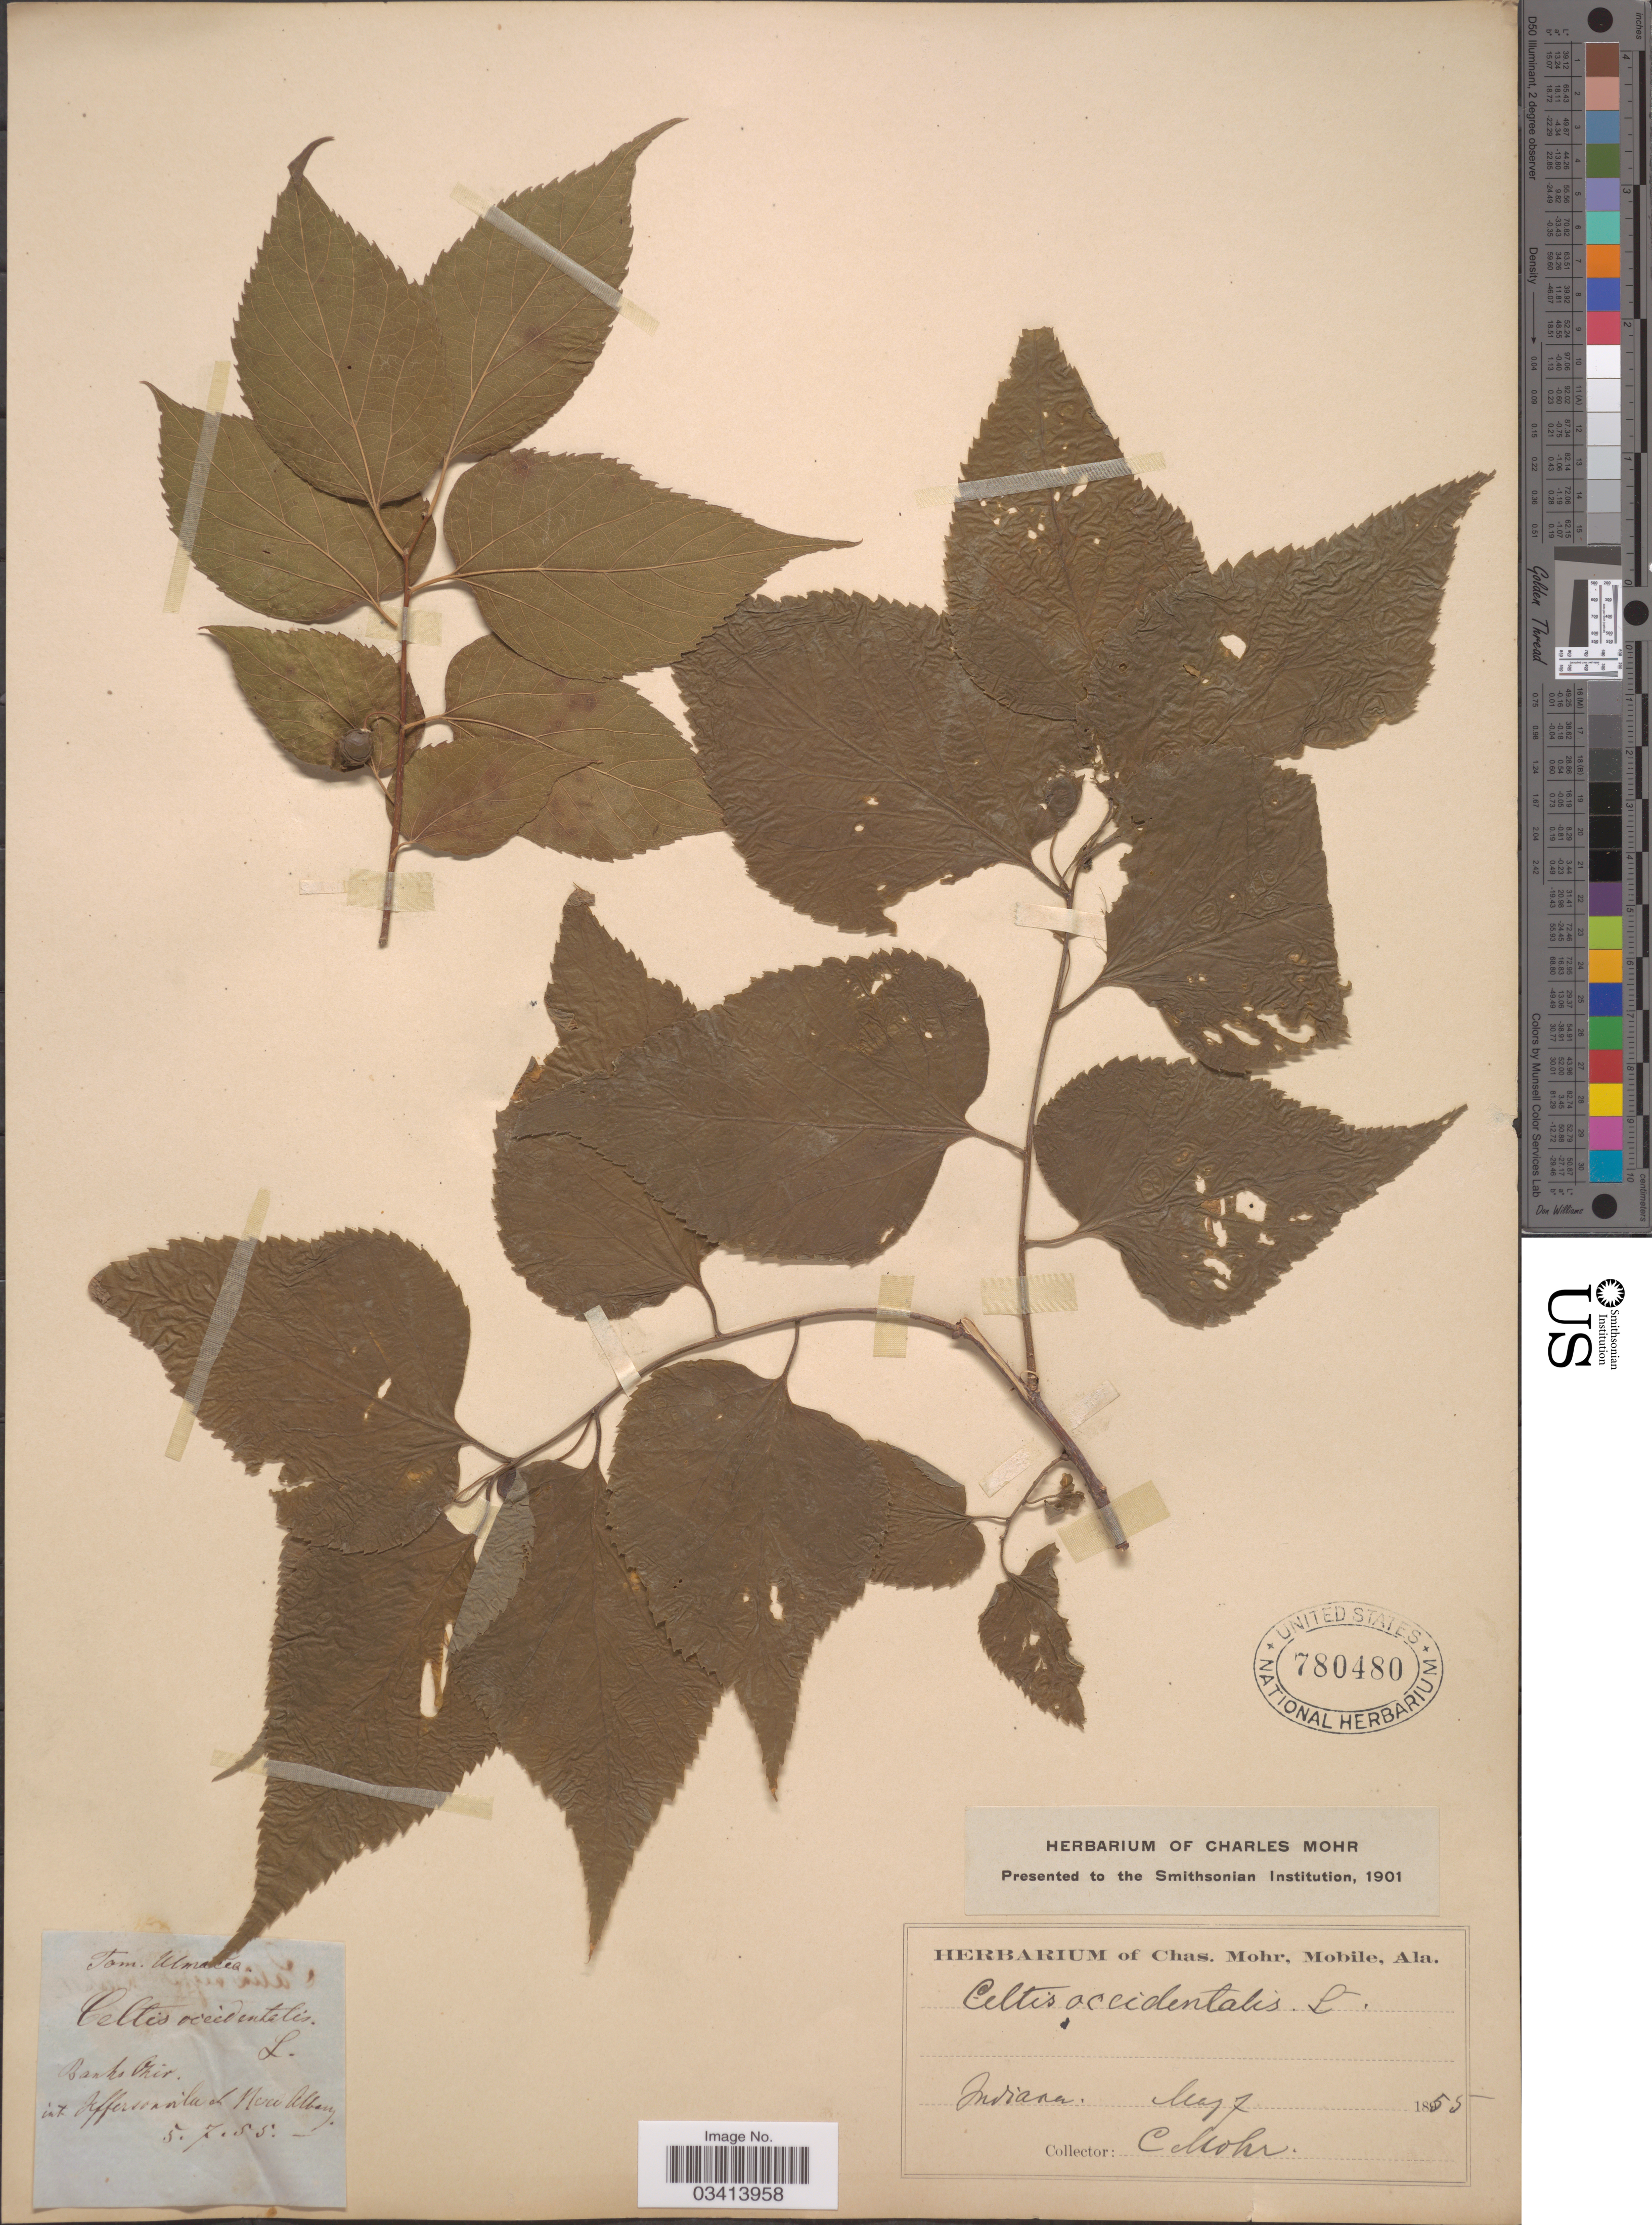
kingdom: Plantae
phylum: Tracheophyta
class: Magnoliopsida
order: Rosales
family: Cannabaceae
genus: Celtis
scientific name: Celtis occidentalis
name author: L.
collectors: Mohr, C. T. (herbarium)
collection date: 1855-05-07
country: United States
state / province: Indiana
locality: Banks River. New Albany.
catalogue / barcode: US 780480